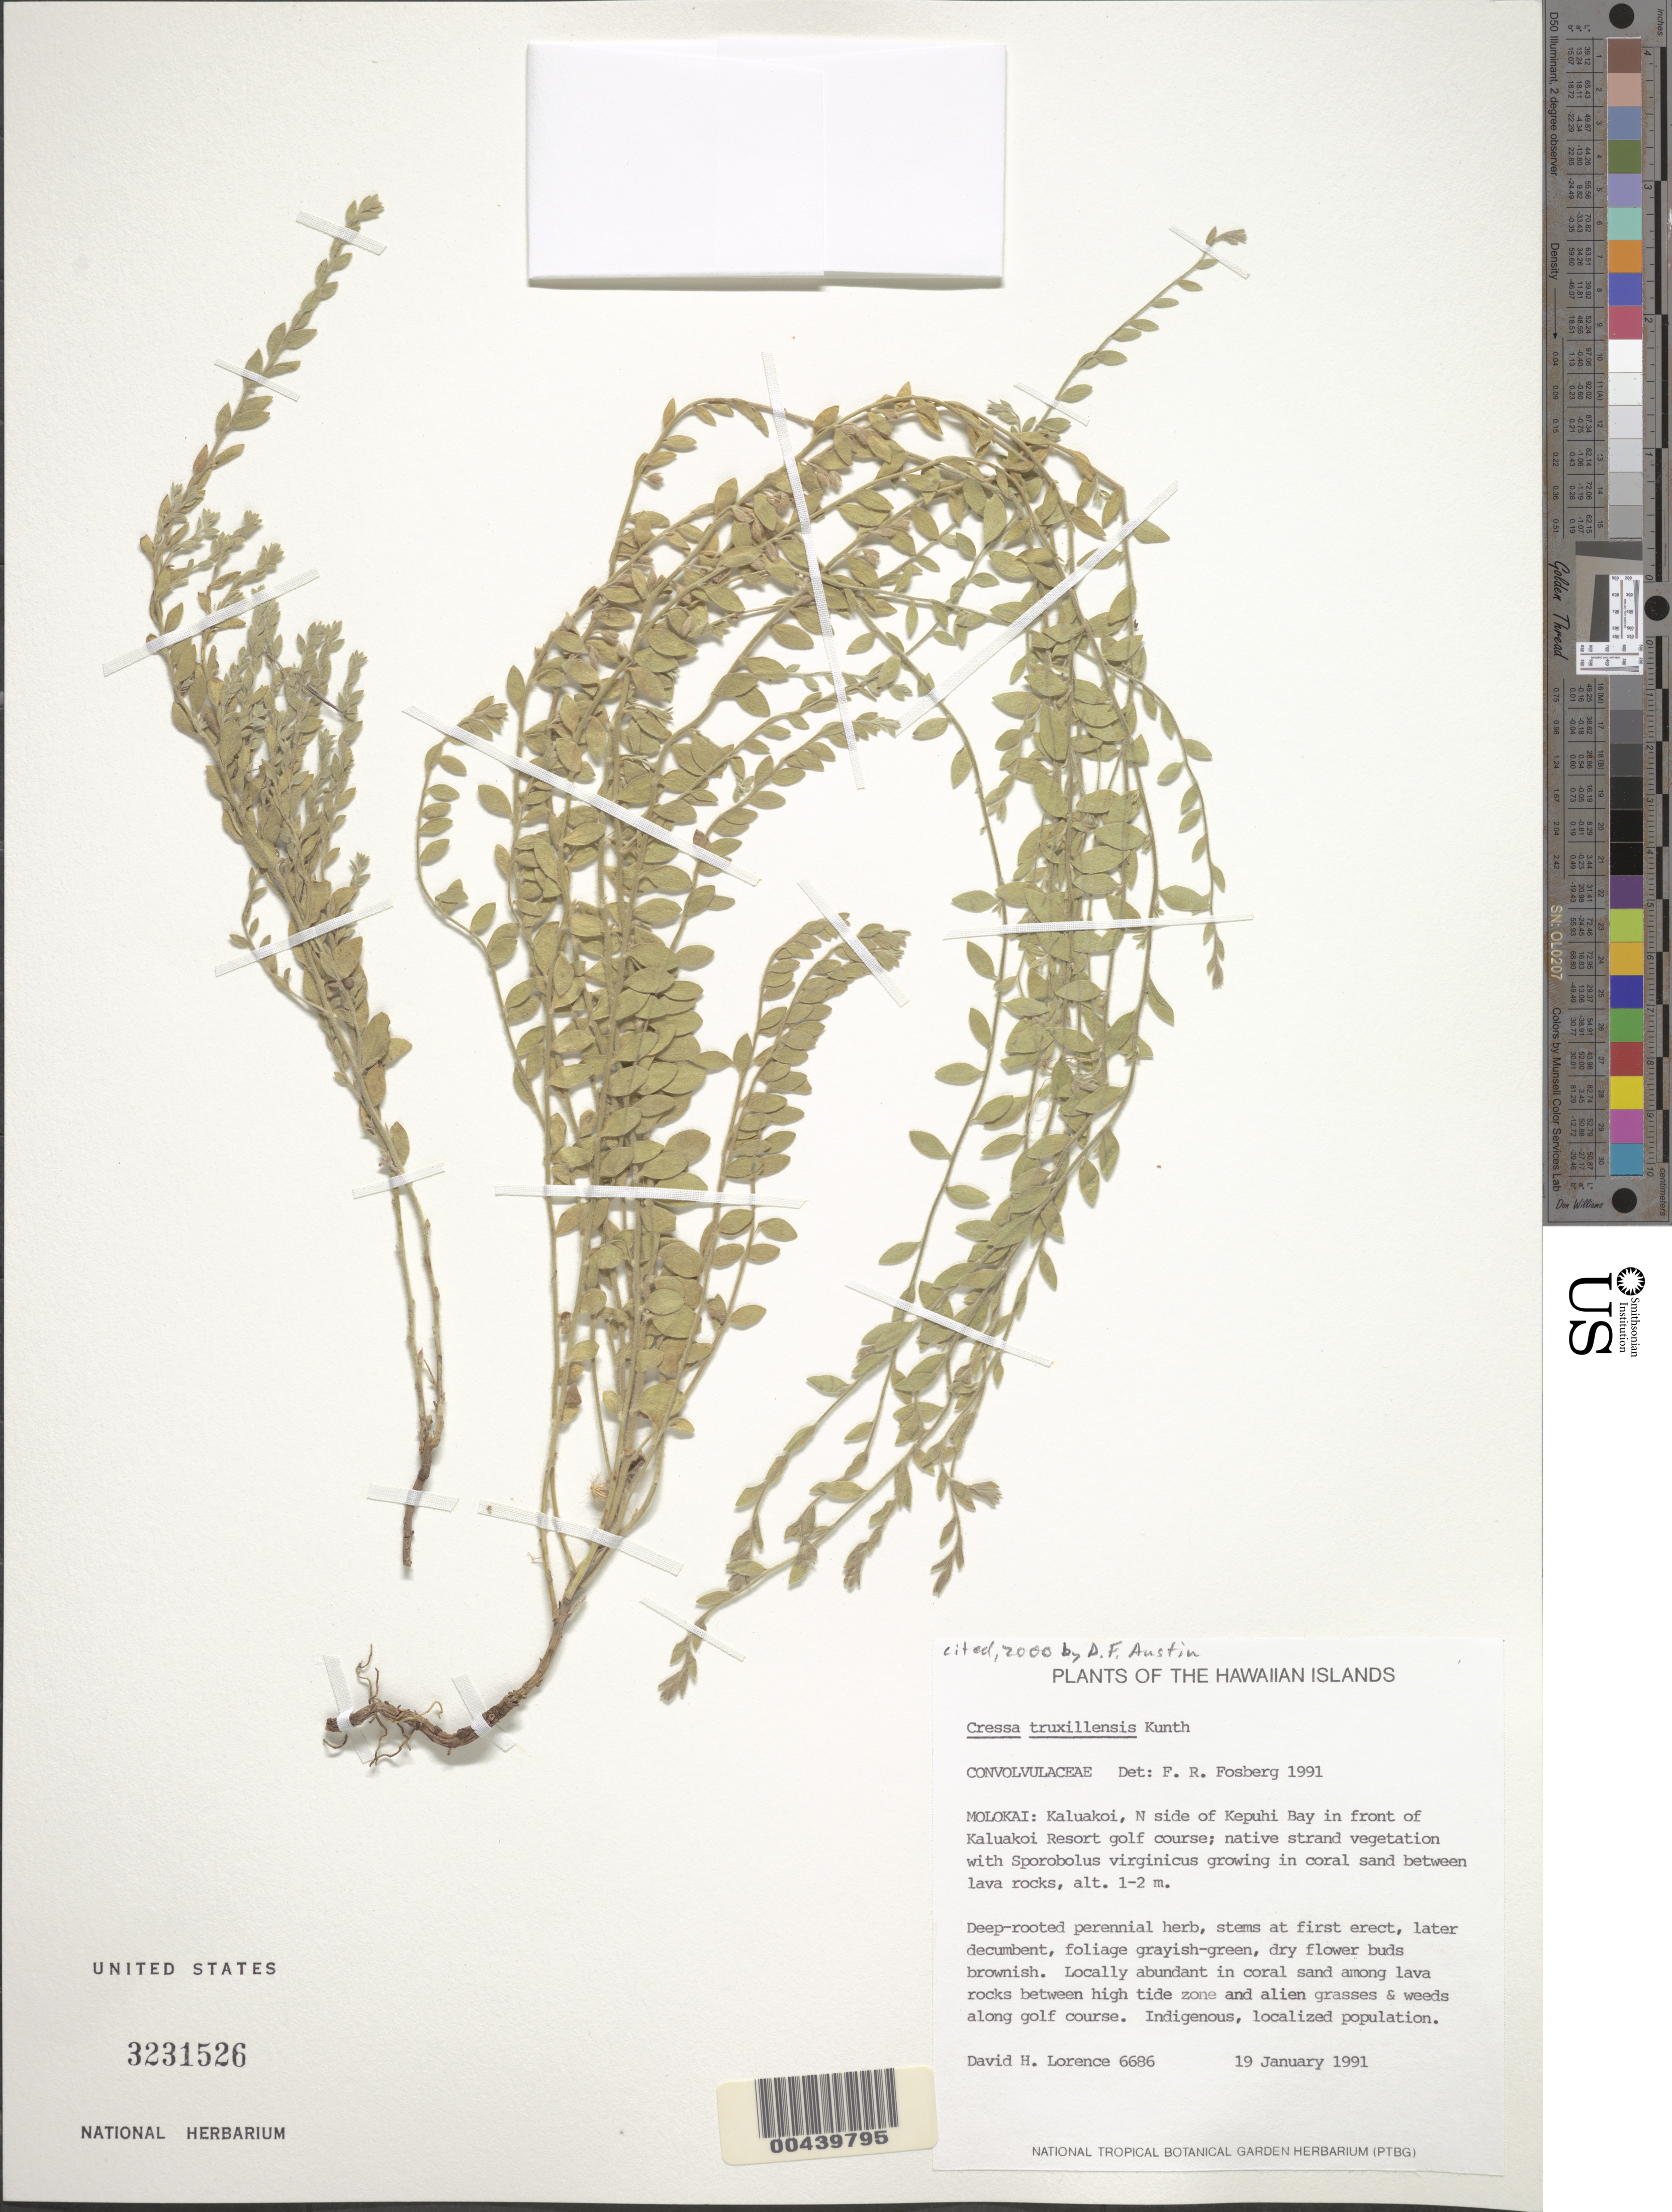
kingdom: Plantae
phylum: Tracheophyta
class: Magnoliopsida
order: Solanales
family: Convolvulaceae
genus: Cressa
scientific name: Cressa truxillensis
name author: Kunth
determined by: Fosberg, F. R.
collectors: D. Lorence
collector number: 6686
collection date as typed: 19 Jan 1991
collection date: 1991-01-19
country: United States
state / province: Hawaii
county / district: Maui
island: Moloka'i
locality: Kaluakoi, N side of Kepuhi Bay in front of Kaluakoi Resort golf course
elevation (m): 1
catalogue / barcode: US 3231526